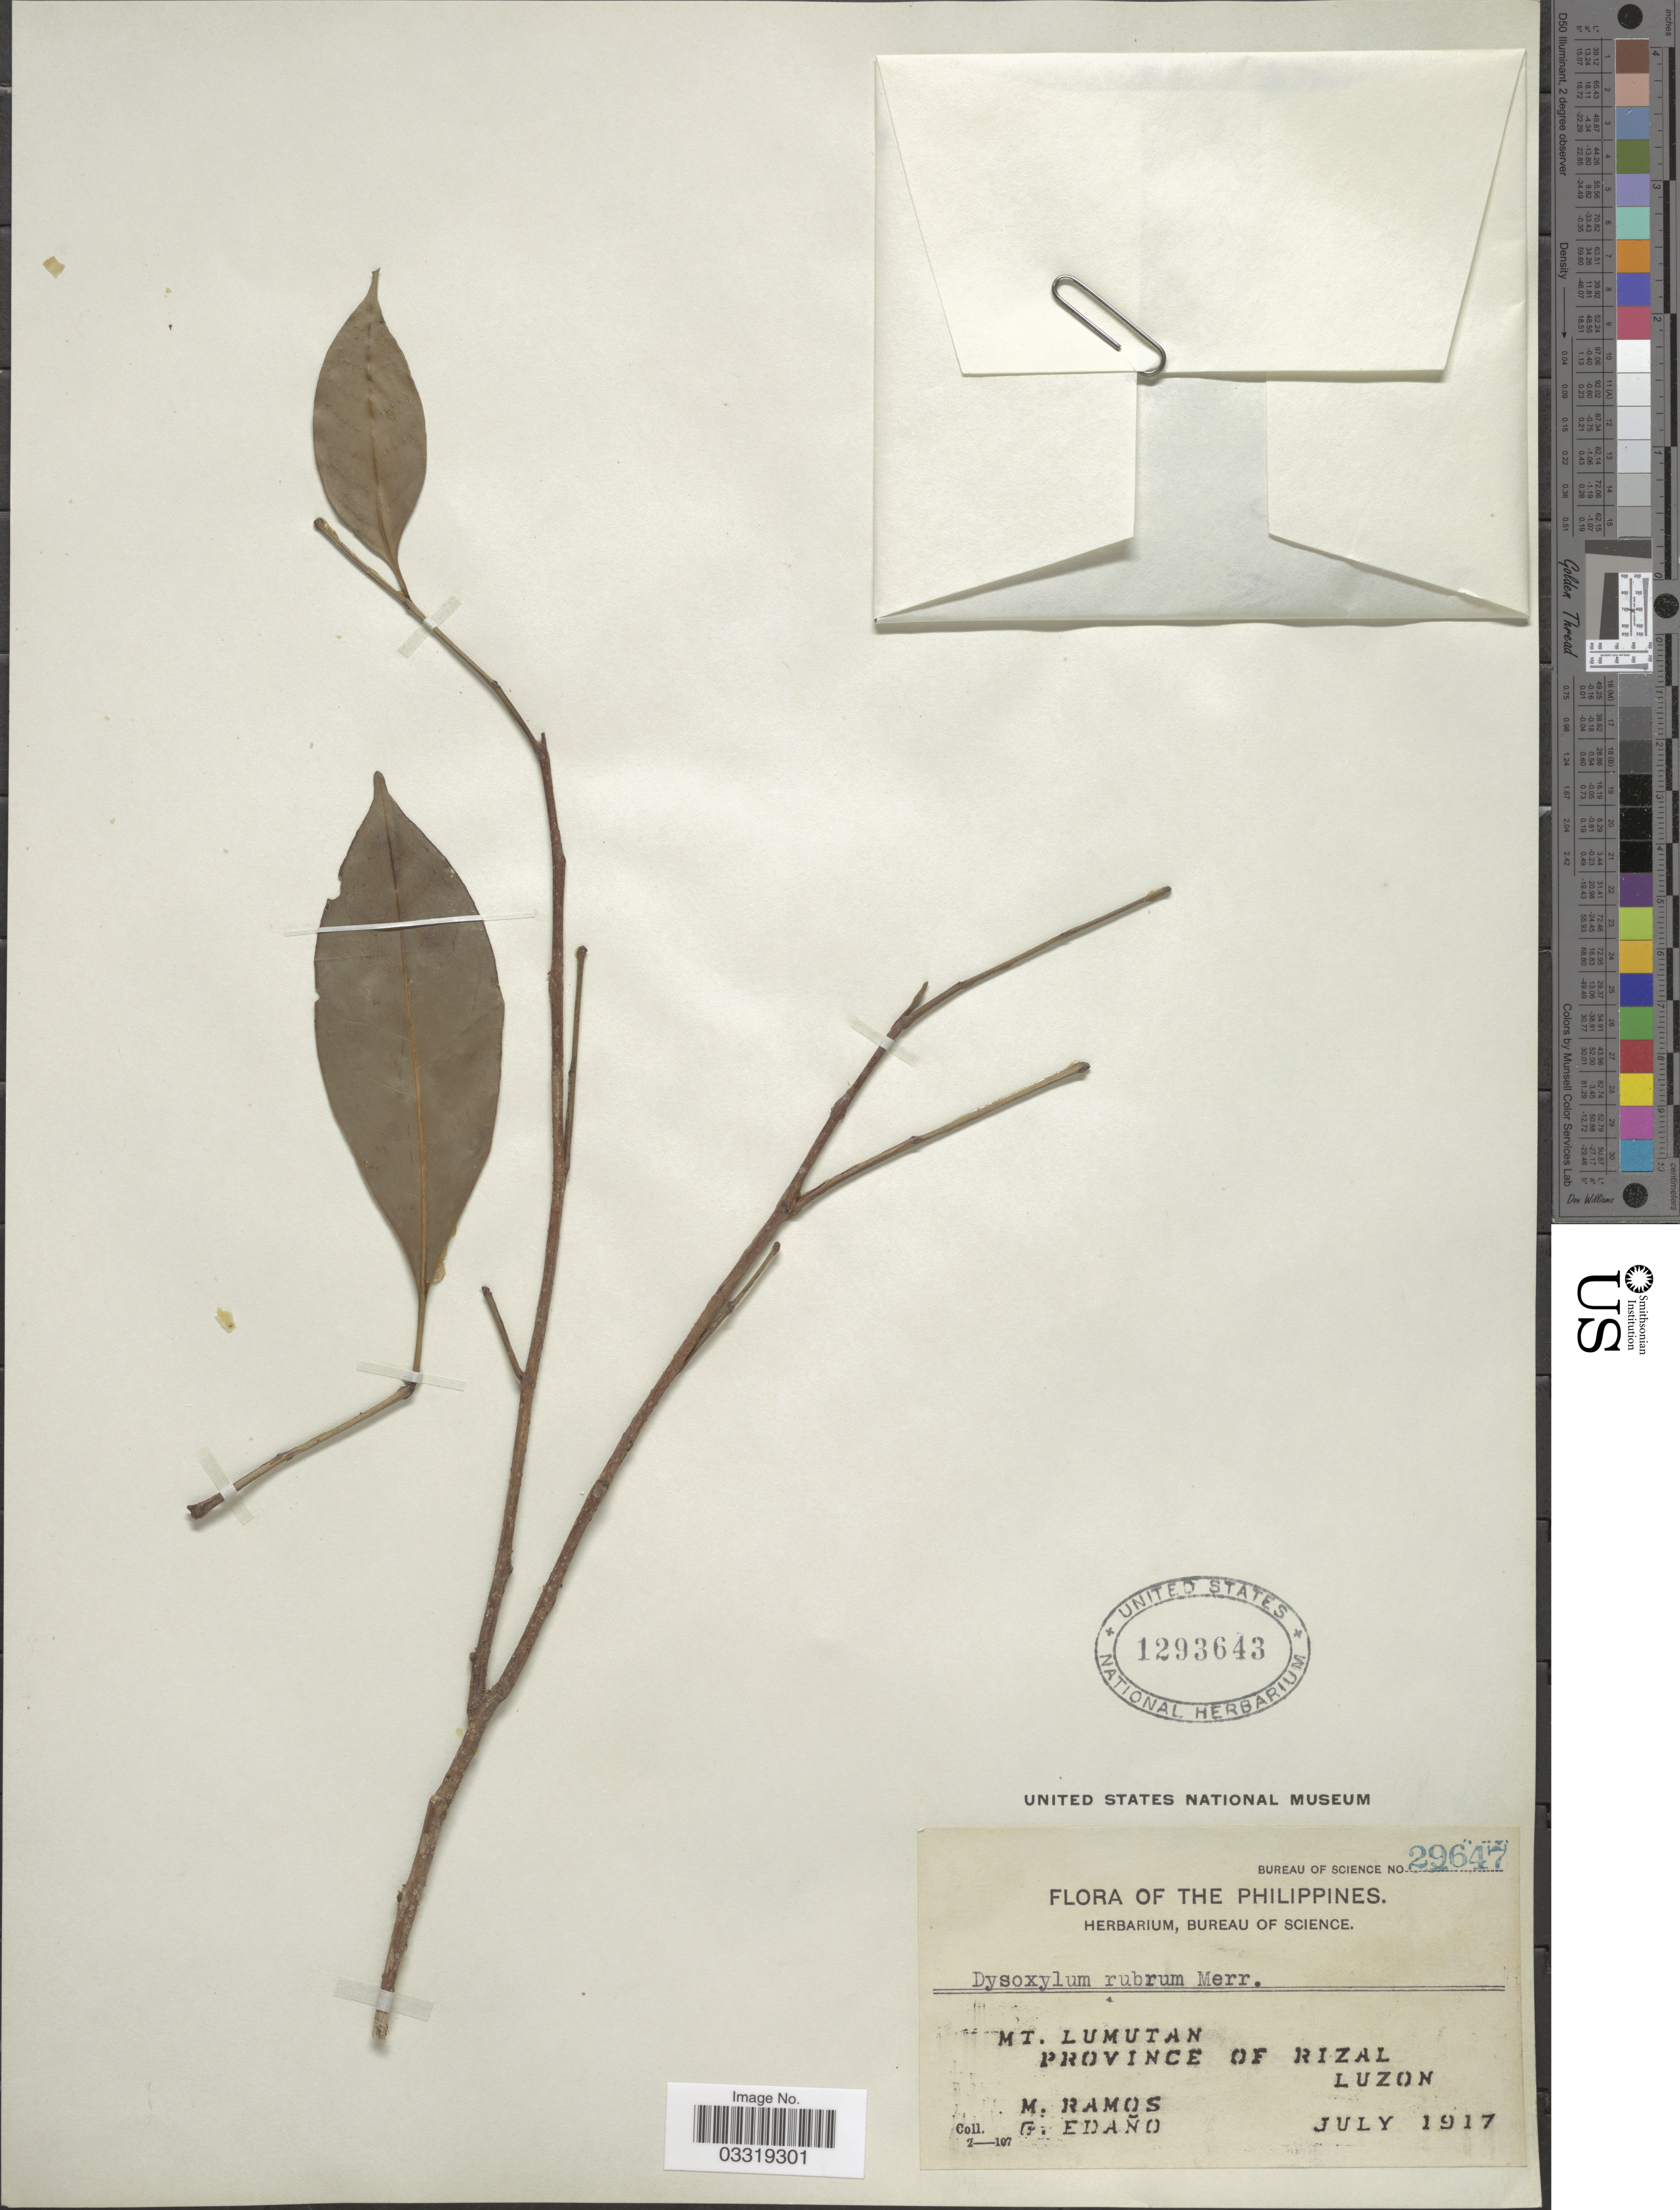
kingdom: Plantae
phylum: Tracheophyta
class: Magnoliopsida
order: Sapindales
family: Meliaceae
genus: Goniocheton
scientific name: Goniocheton arborescens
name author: Blume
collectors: M. Ramos & G. Edaño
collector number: Bureau of Science 29647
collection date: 1917-07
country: Philippines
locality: Mt. Lumutan, Province of Rizal, Luzon.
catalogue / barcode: US 1293643